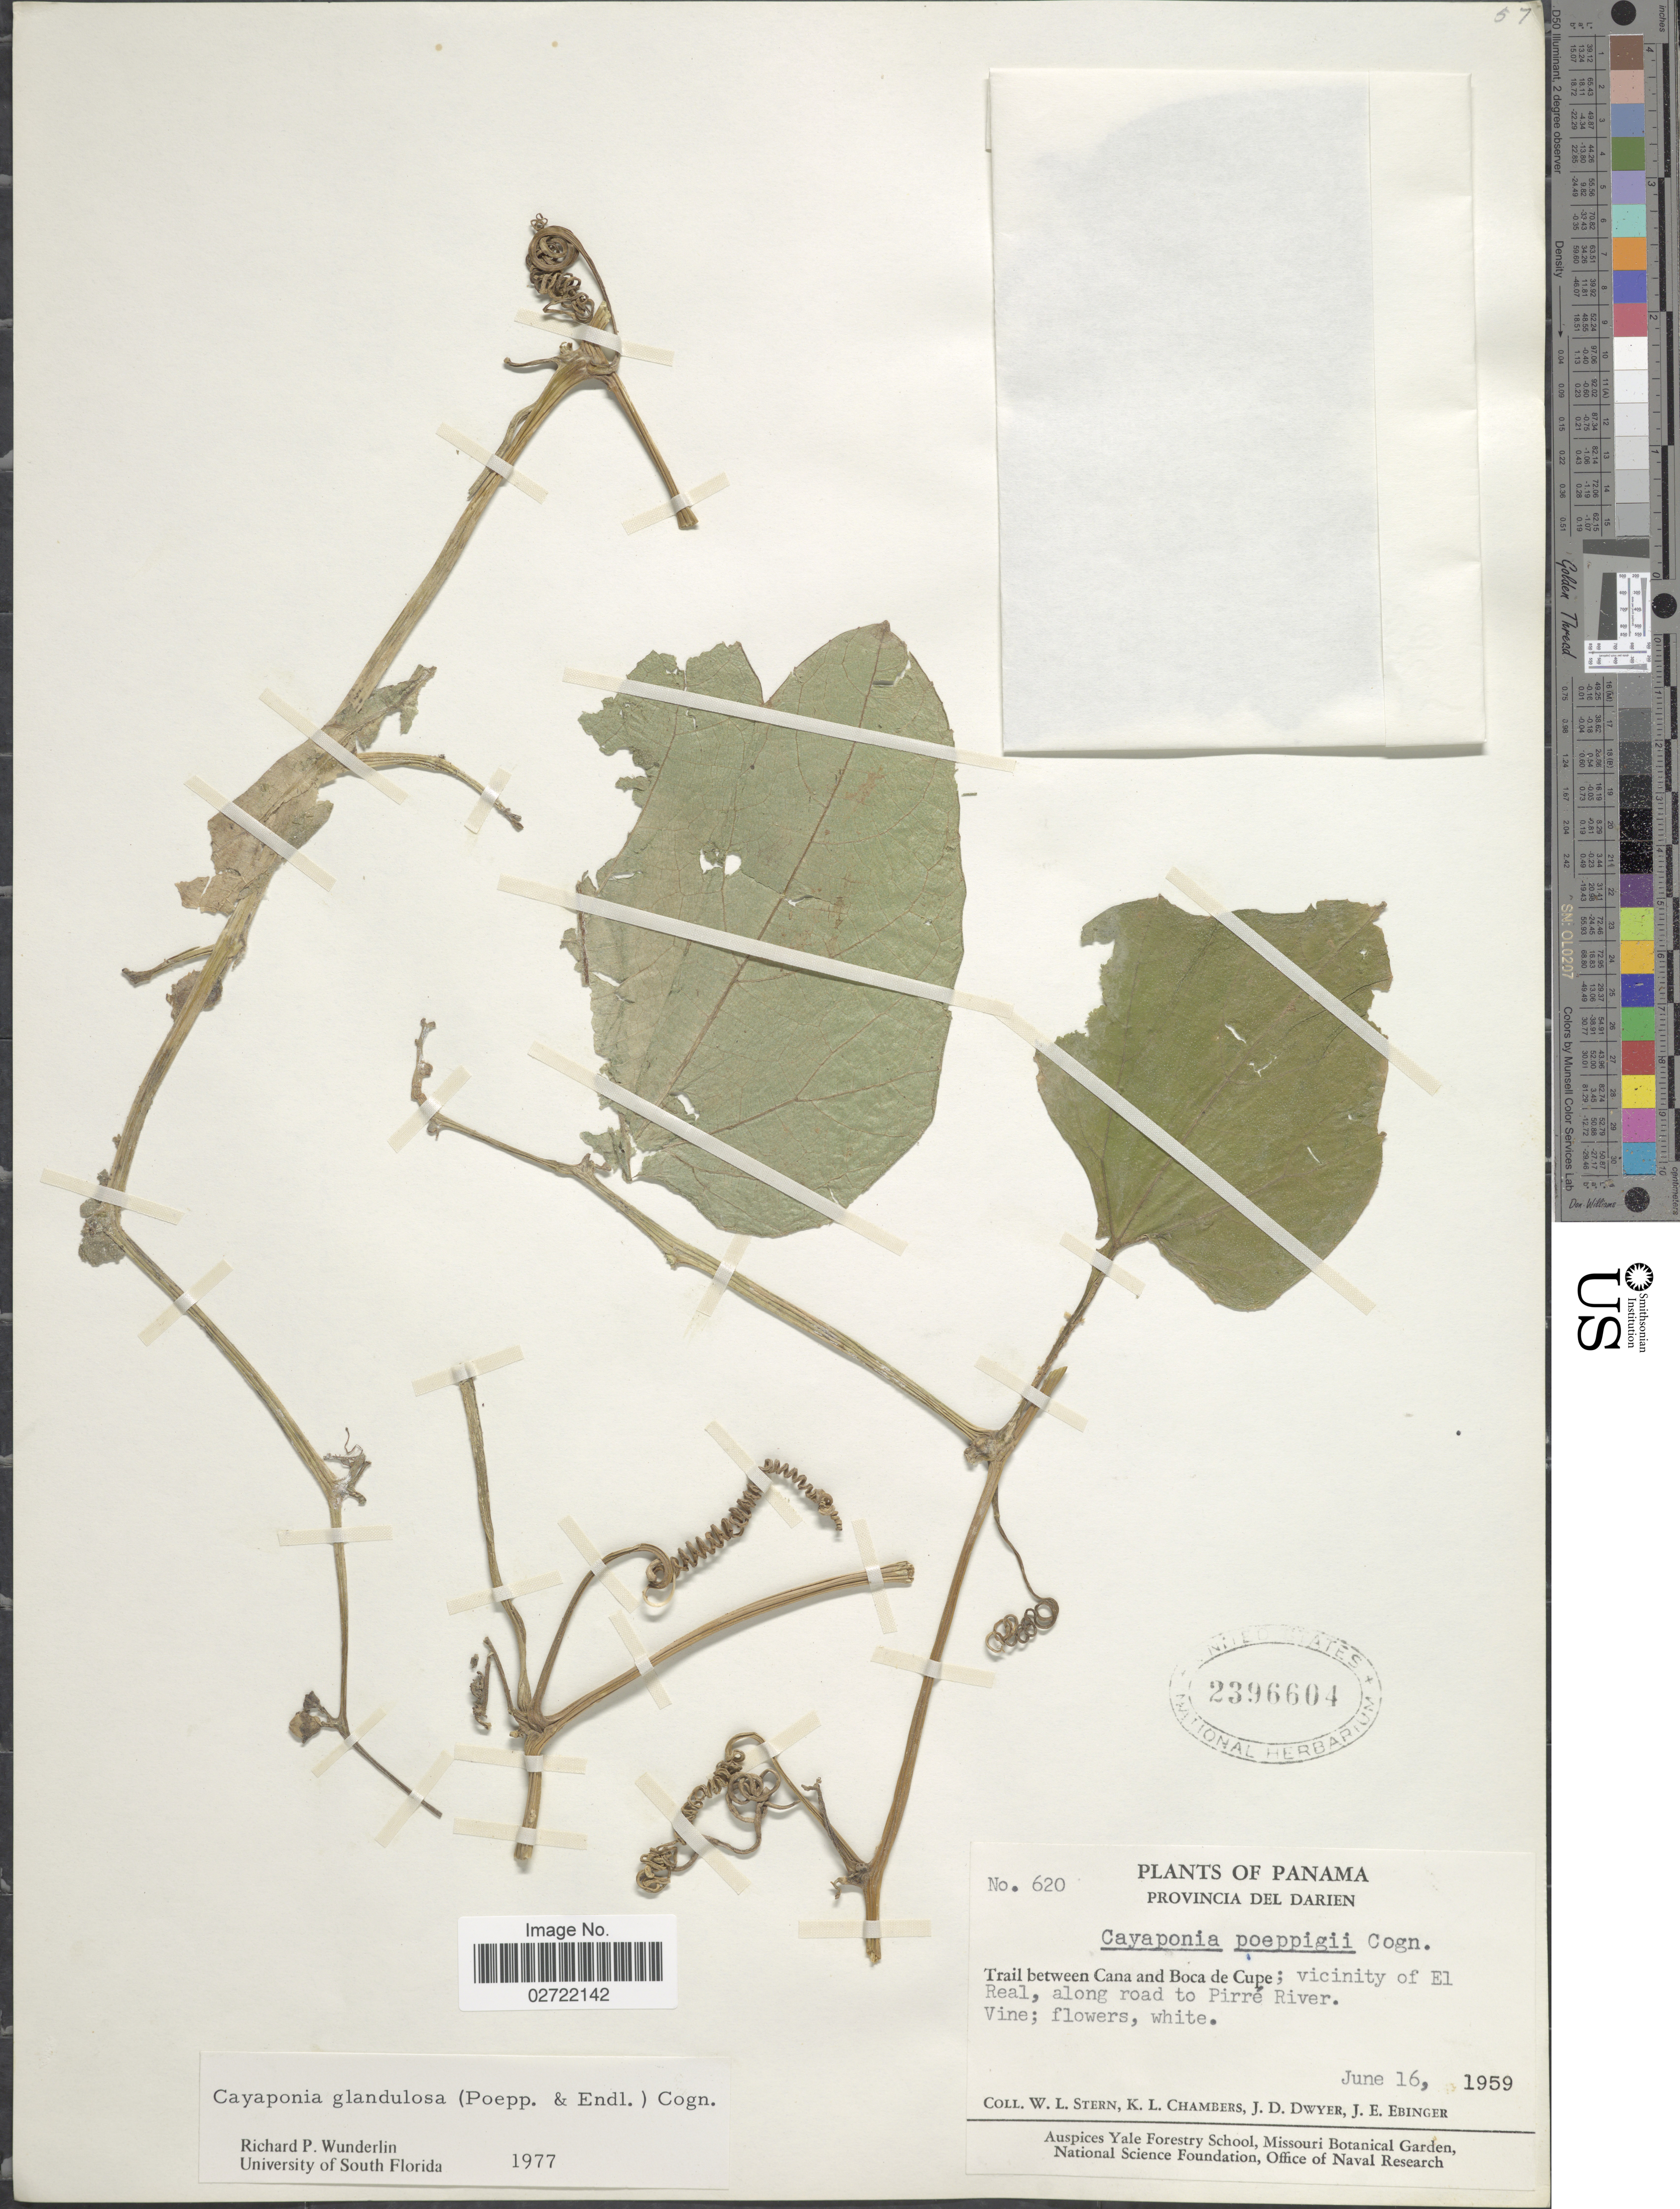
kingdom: Plantae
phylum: Tracheophyta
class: Magnoliopsida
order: Cucurbitales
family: Cucurbitaceae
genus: Cayaponia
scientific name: Cayaponia glandulosa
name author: (Poepp. & Endl.) Cogn.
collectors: W. L. Stern, K. Chambers, J. D. Dwyer & J. Ebinger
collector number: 620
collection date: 1959-06-16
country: Panama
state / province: Darién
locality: Trail between Cana and Boca de Cupe; vicinity of El Real, along road to Pirré River.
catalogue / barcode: US 2396604